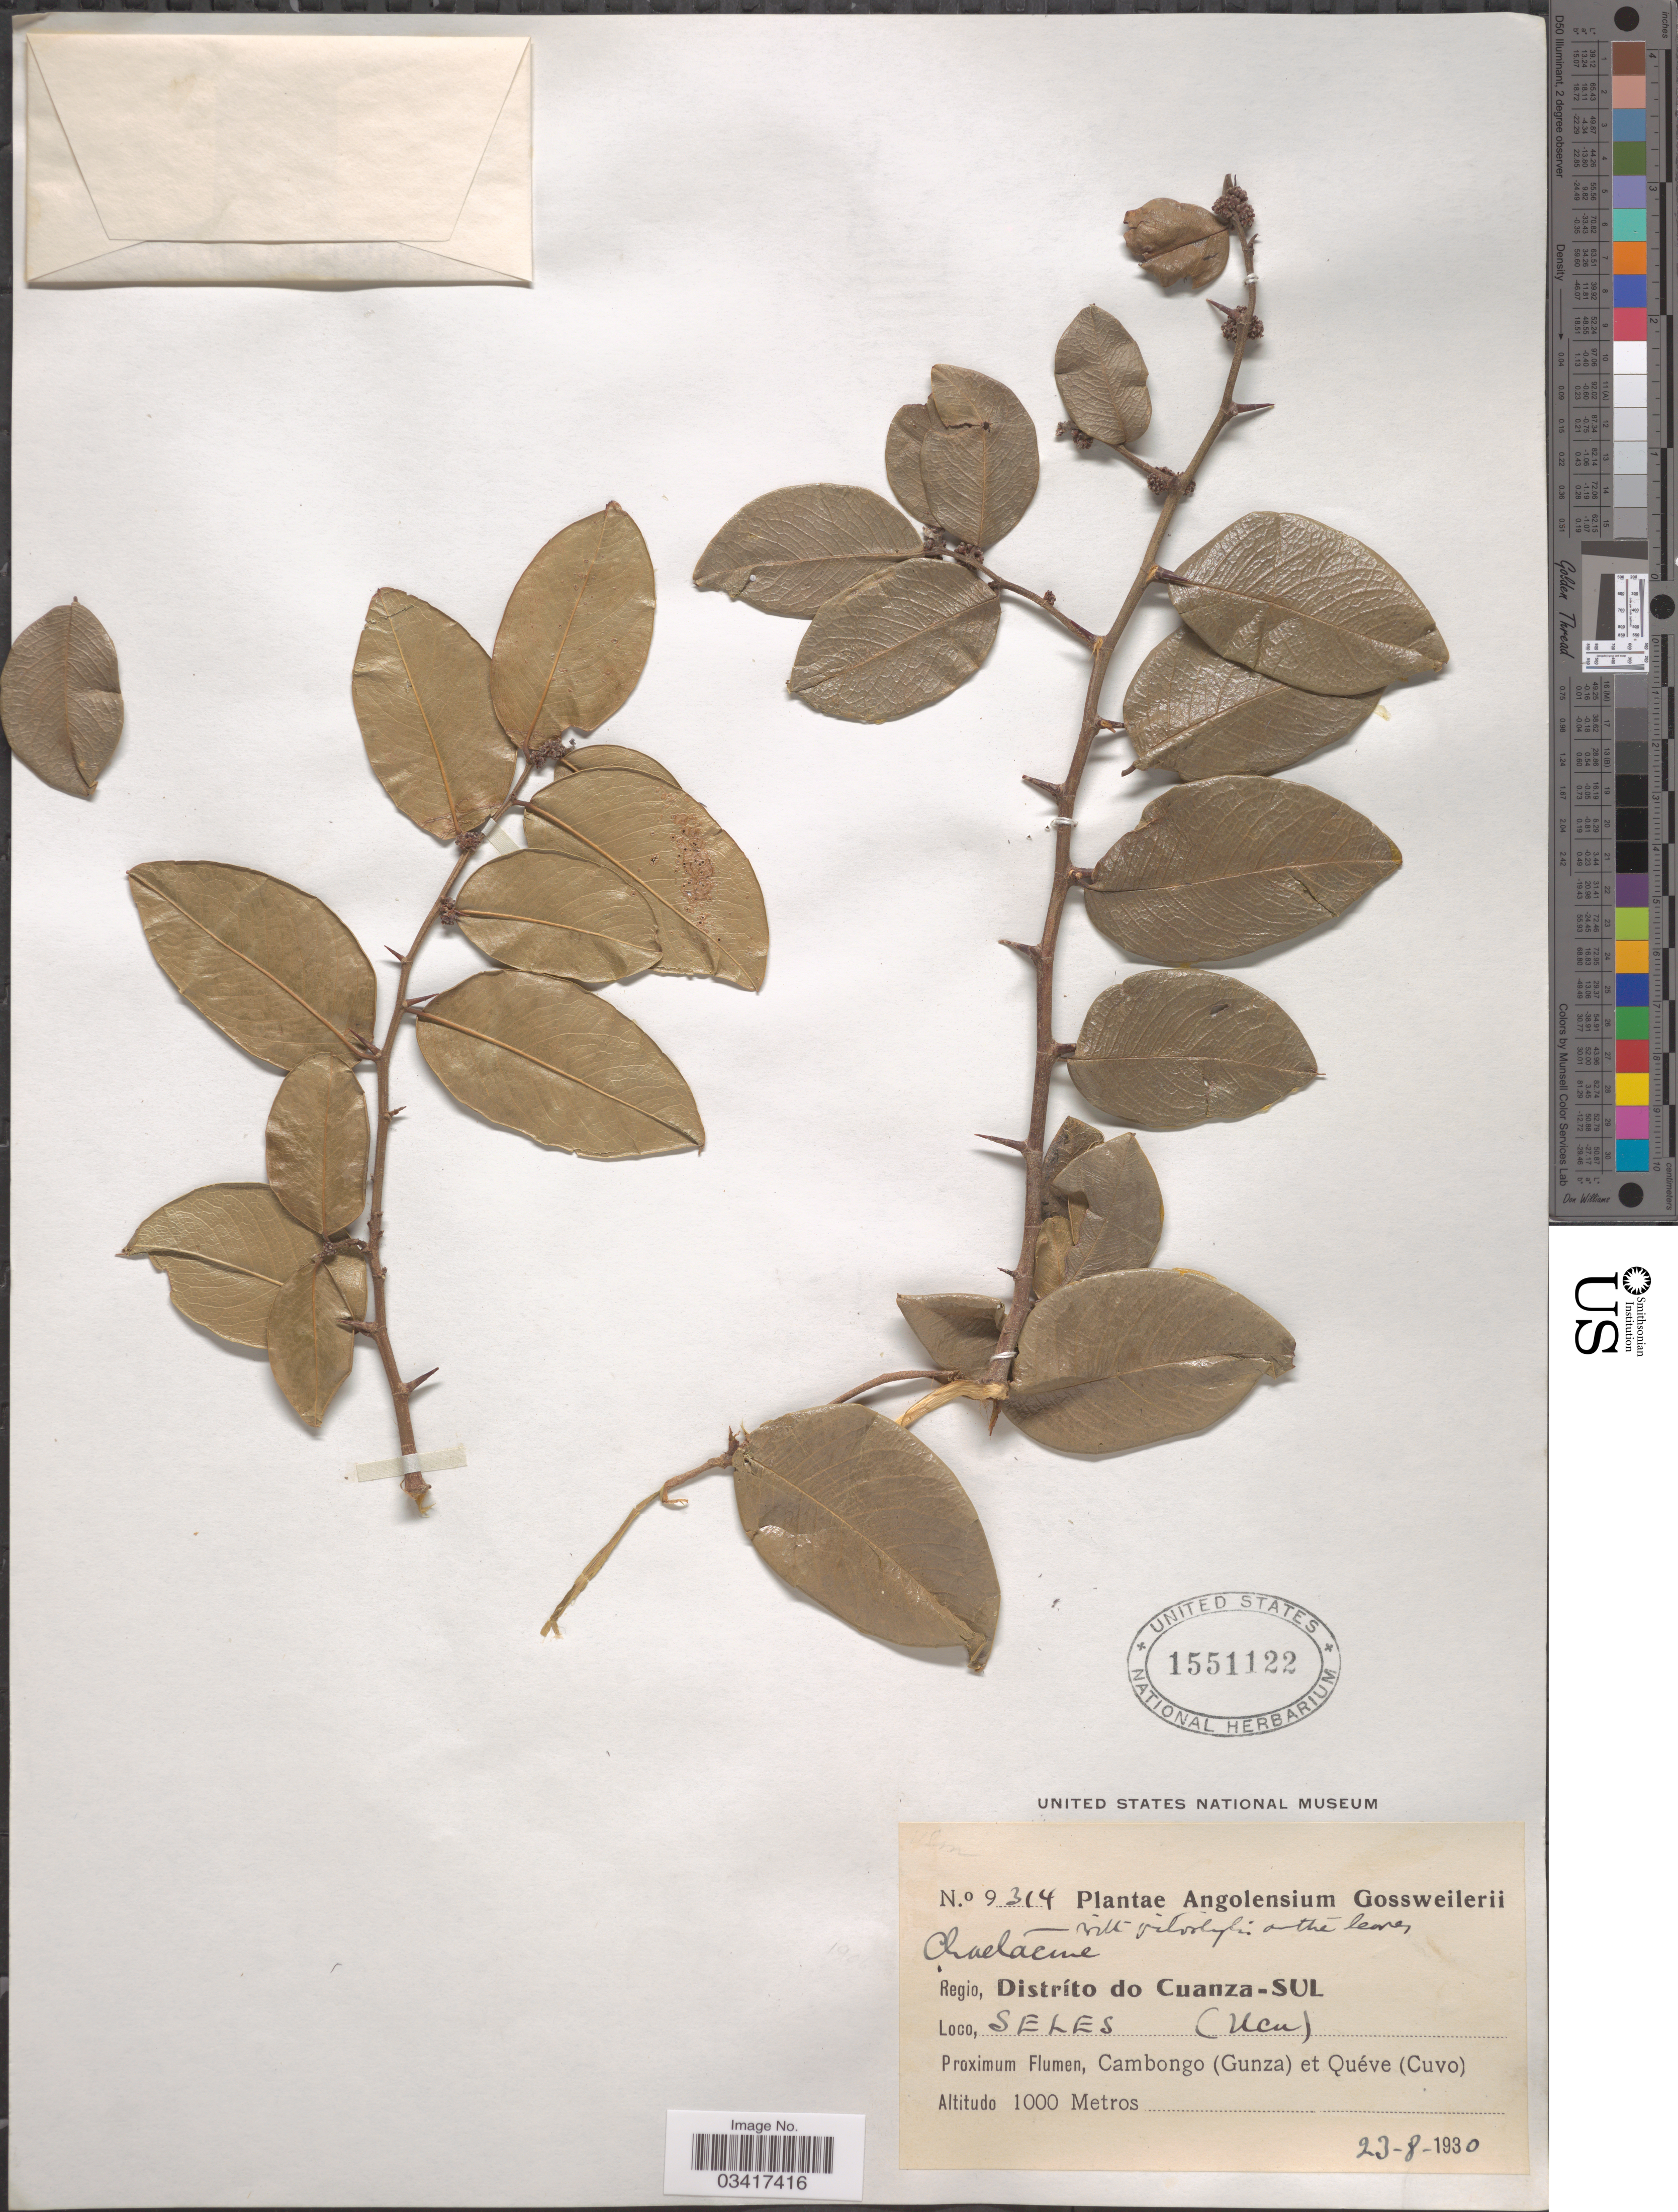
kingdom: Plantae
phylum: Tracheophyta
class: Magnoliopsida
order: Rosales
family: Cannabaceae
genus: Chaetachme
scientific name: Chaetachme sp.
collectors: -. Gossweiler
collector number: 9314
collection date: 1930-08-23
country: Angola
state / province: Cuanza Sul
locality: Regio, Distríto do Cuanza-Sul, Seles (Ucu). Cambongo (Gunza) et Quéve (Cuvo).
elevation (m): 1000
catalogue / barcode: US 1551122